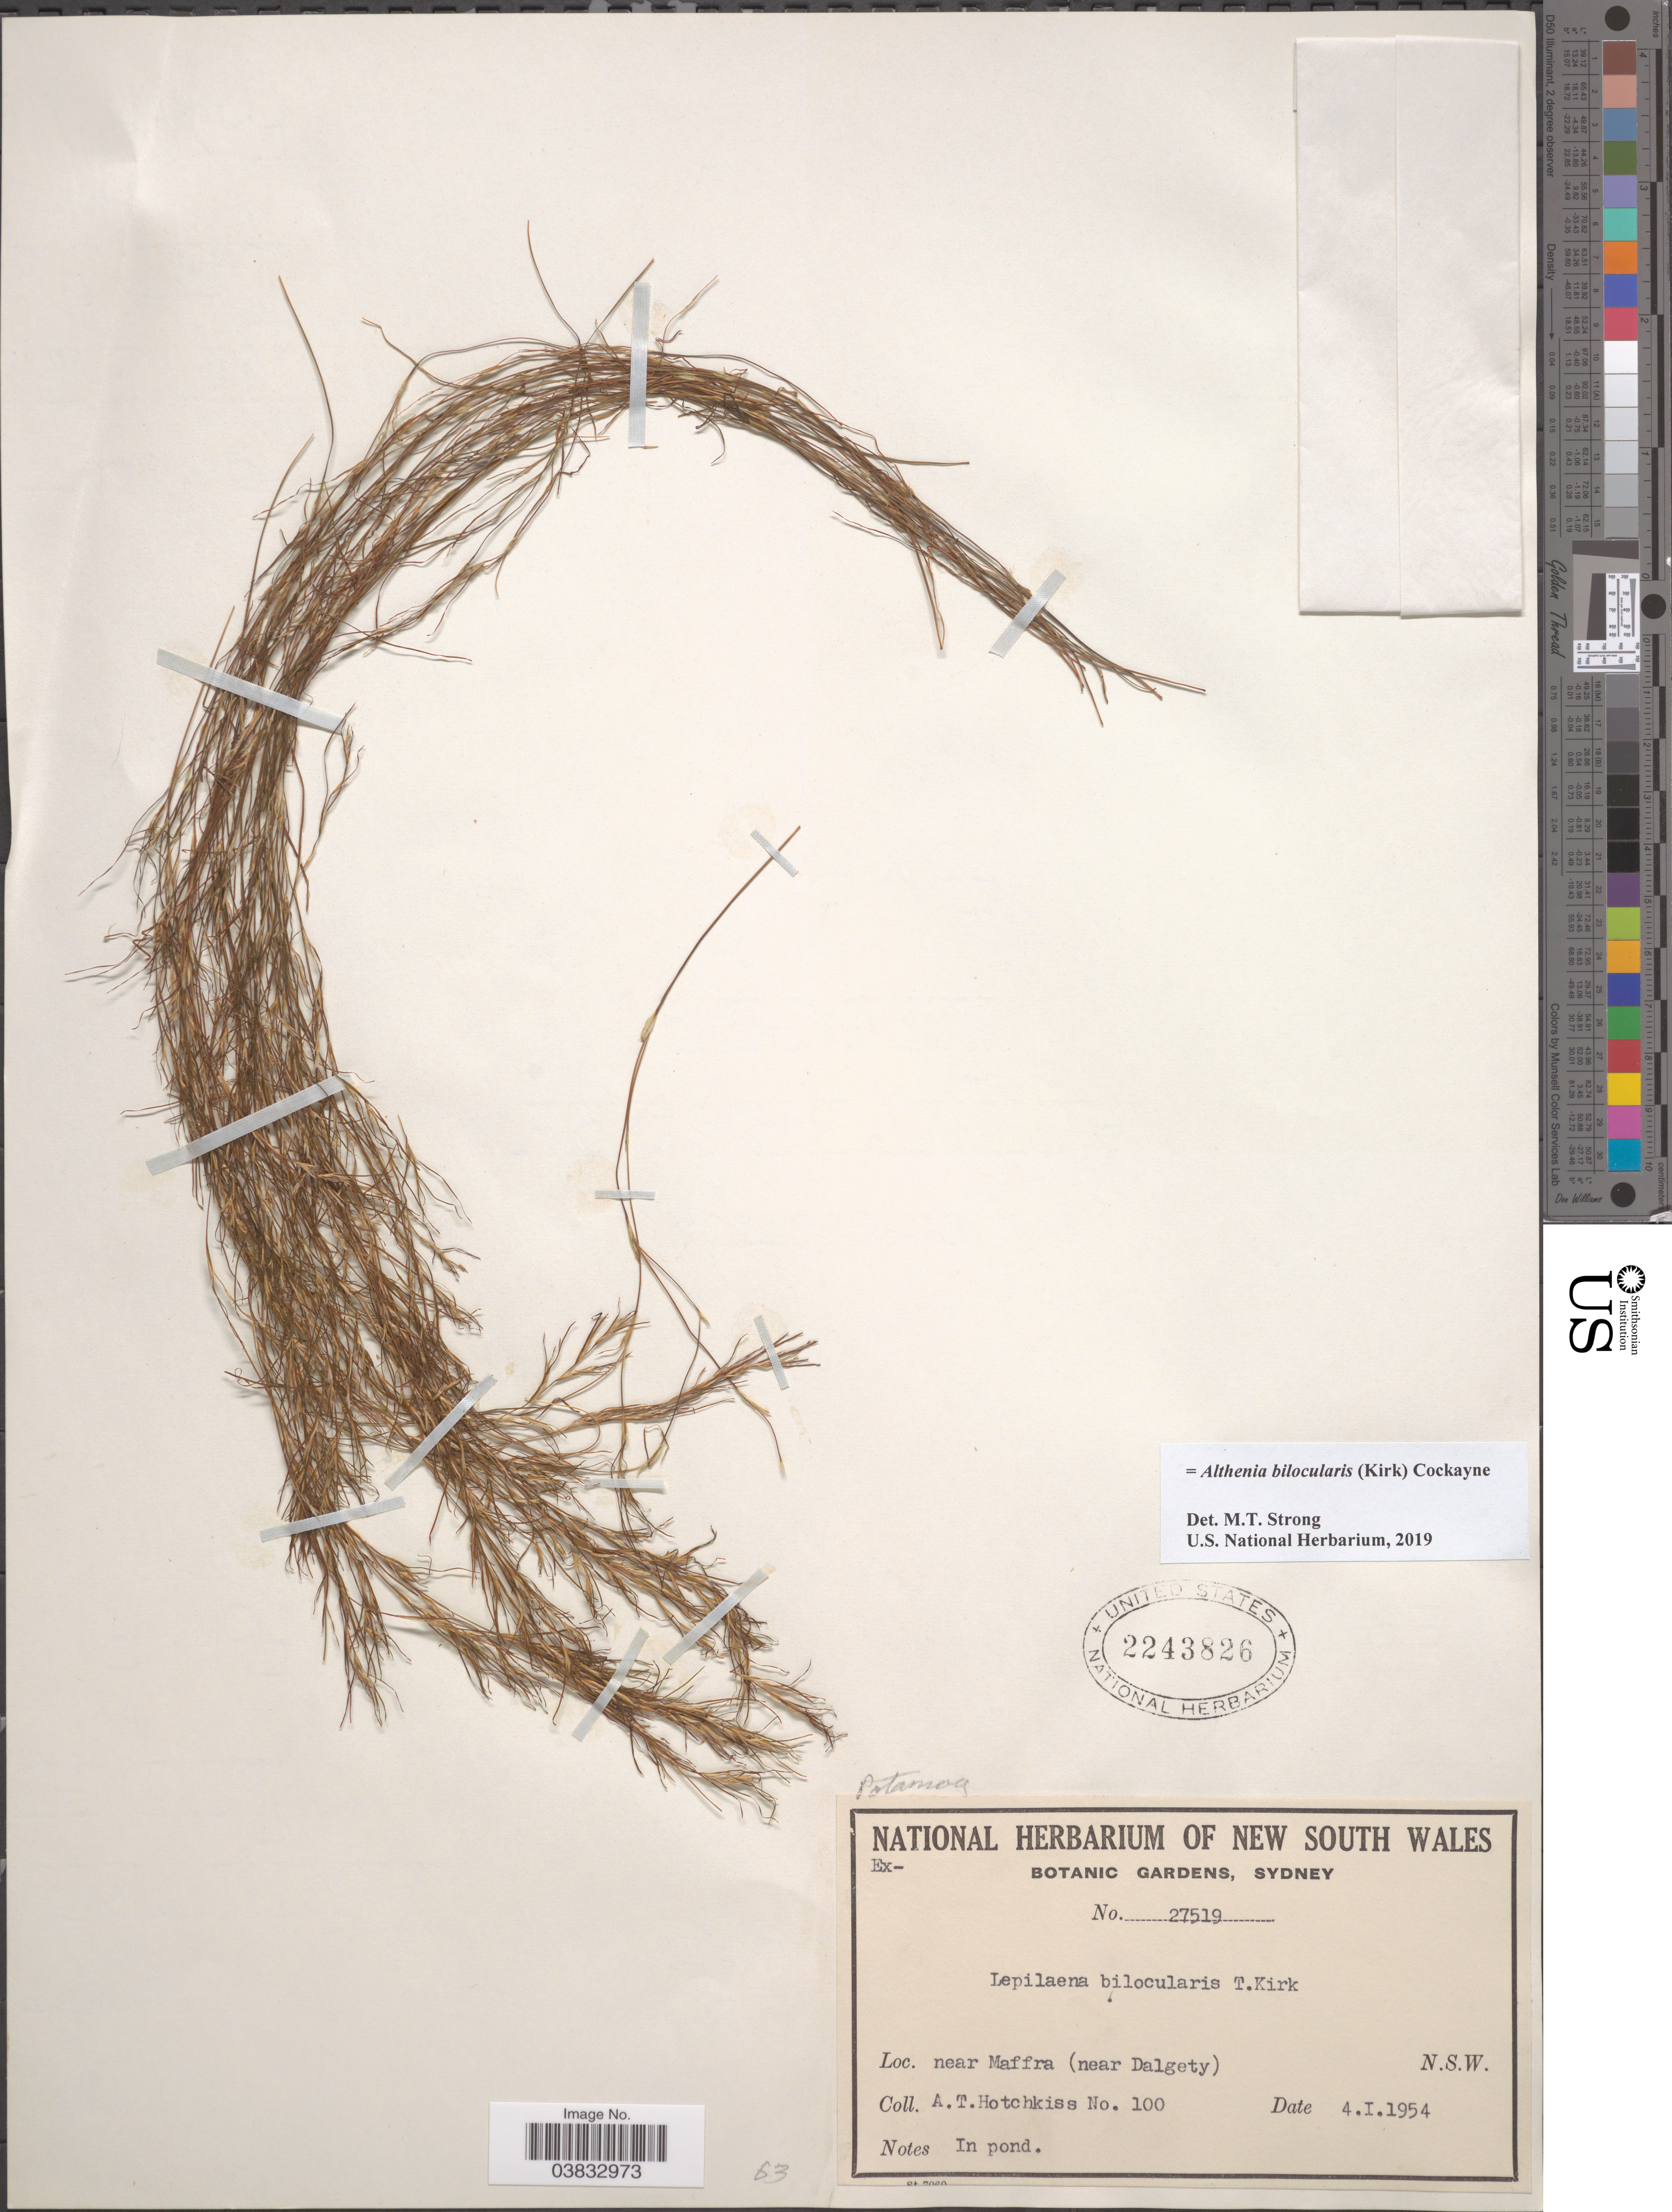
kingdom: Plantae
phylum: Tracheophyta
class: Liliopsida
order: Alismatales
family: Potamogetonaceae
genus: Althenia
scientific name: Althenia bilocularis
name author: (Kirk) Cockayne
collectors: A. Hotchkiss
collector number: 100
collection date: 1954-01-04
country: Australia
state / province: New South Wales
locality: Near Maffra (near Dalgety).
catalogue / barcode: US 2243826